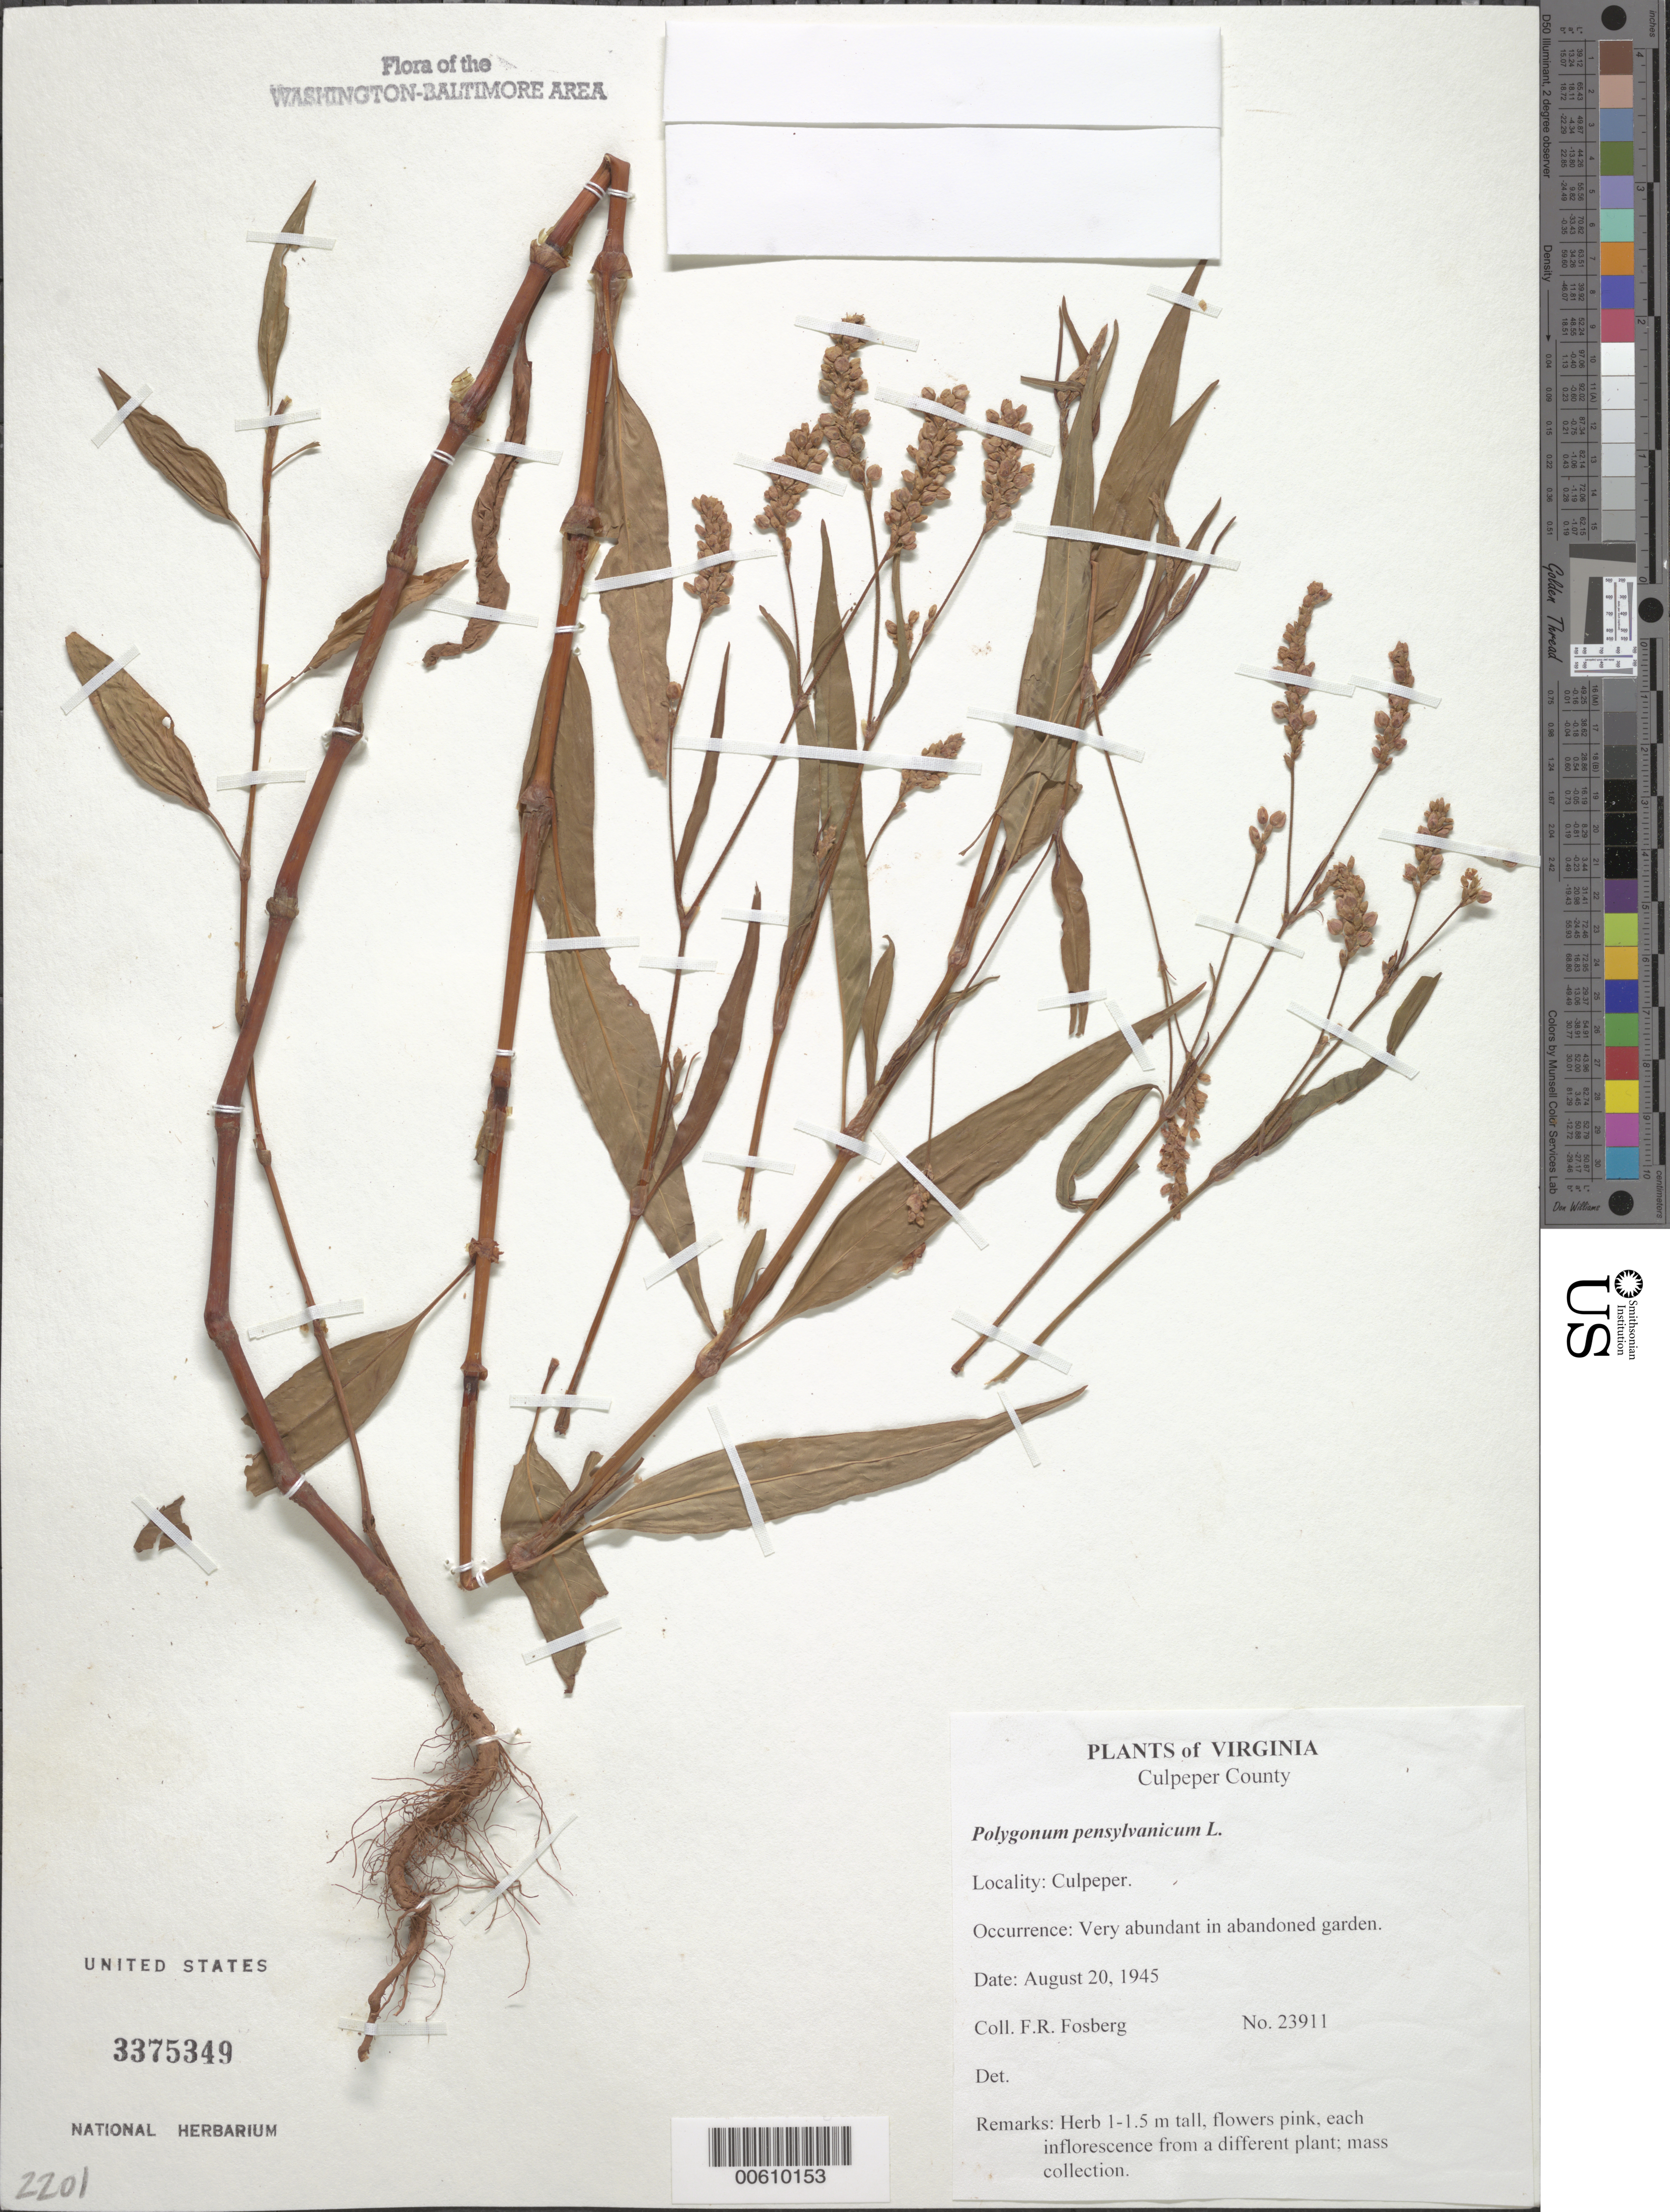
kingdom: Plantae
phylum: Tracheophyta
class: Magnoliopsida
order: Caryophyllales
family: Polygonaceae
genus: Persicaria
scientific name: Persicaria pensylvanica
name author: (L.) M. Gómez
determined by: Atha, D. E.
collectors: F. R. Fosberg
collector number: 23911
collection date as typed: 20 Aug 1945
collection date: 1945-08-20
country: United States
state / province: Virginia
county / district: Culpeper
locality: Culpeper.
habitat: Very abundant in abandoned garden.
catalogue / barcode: US 3375349